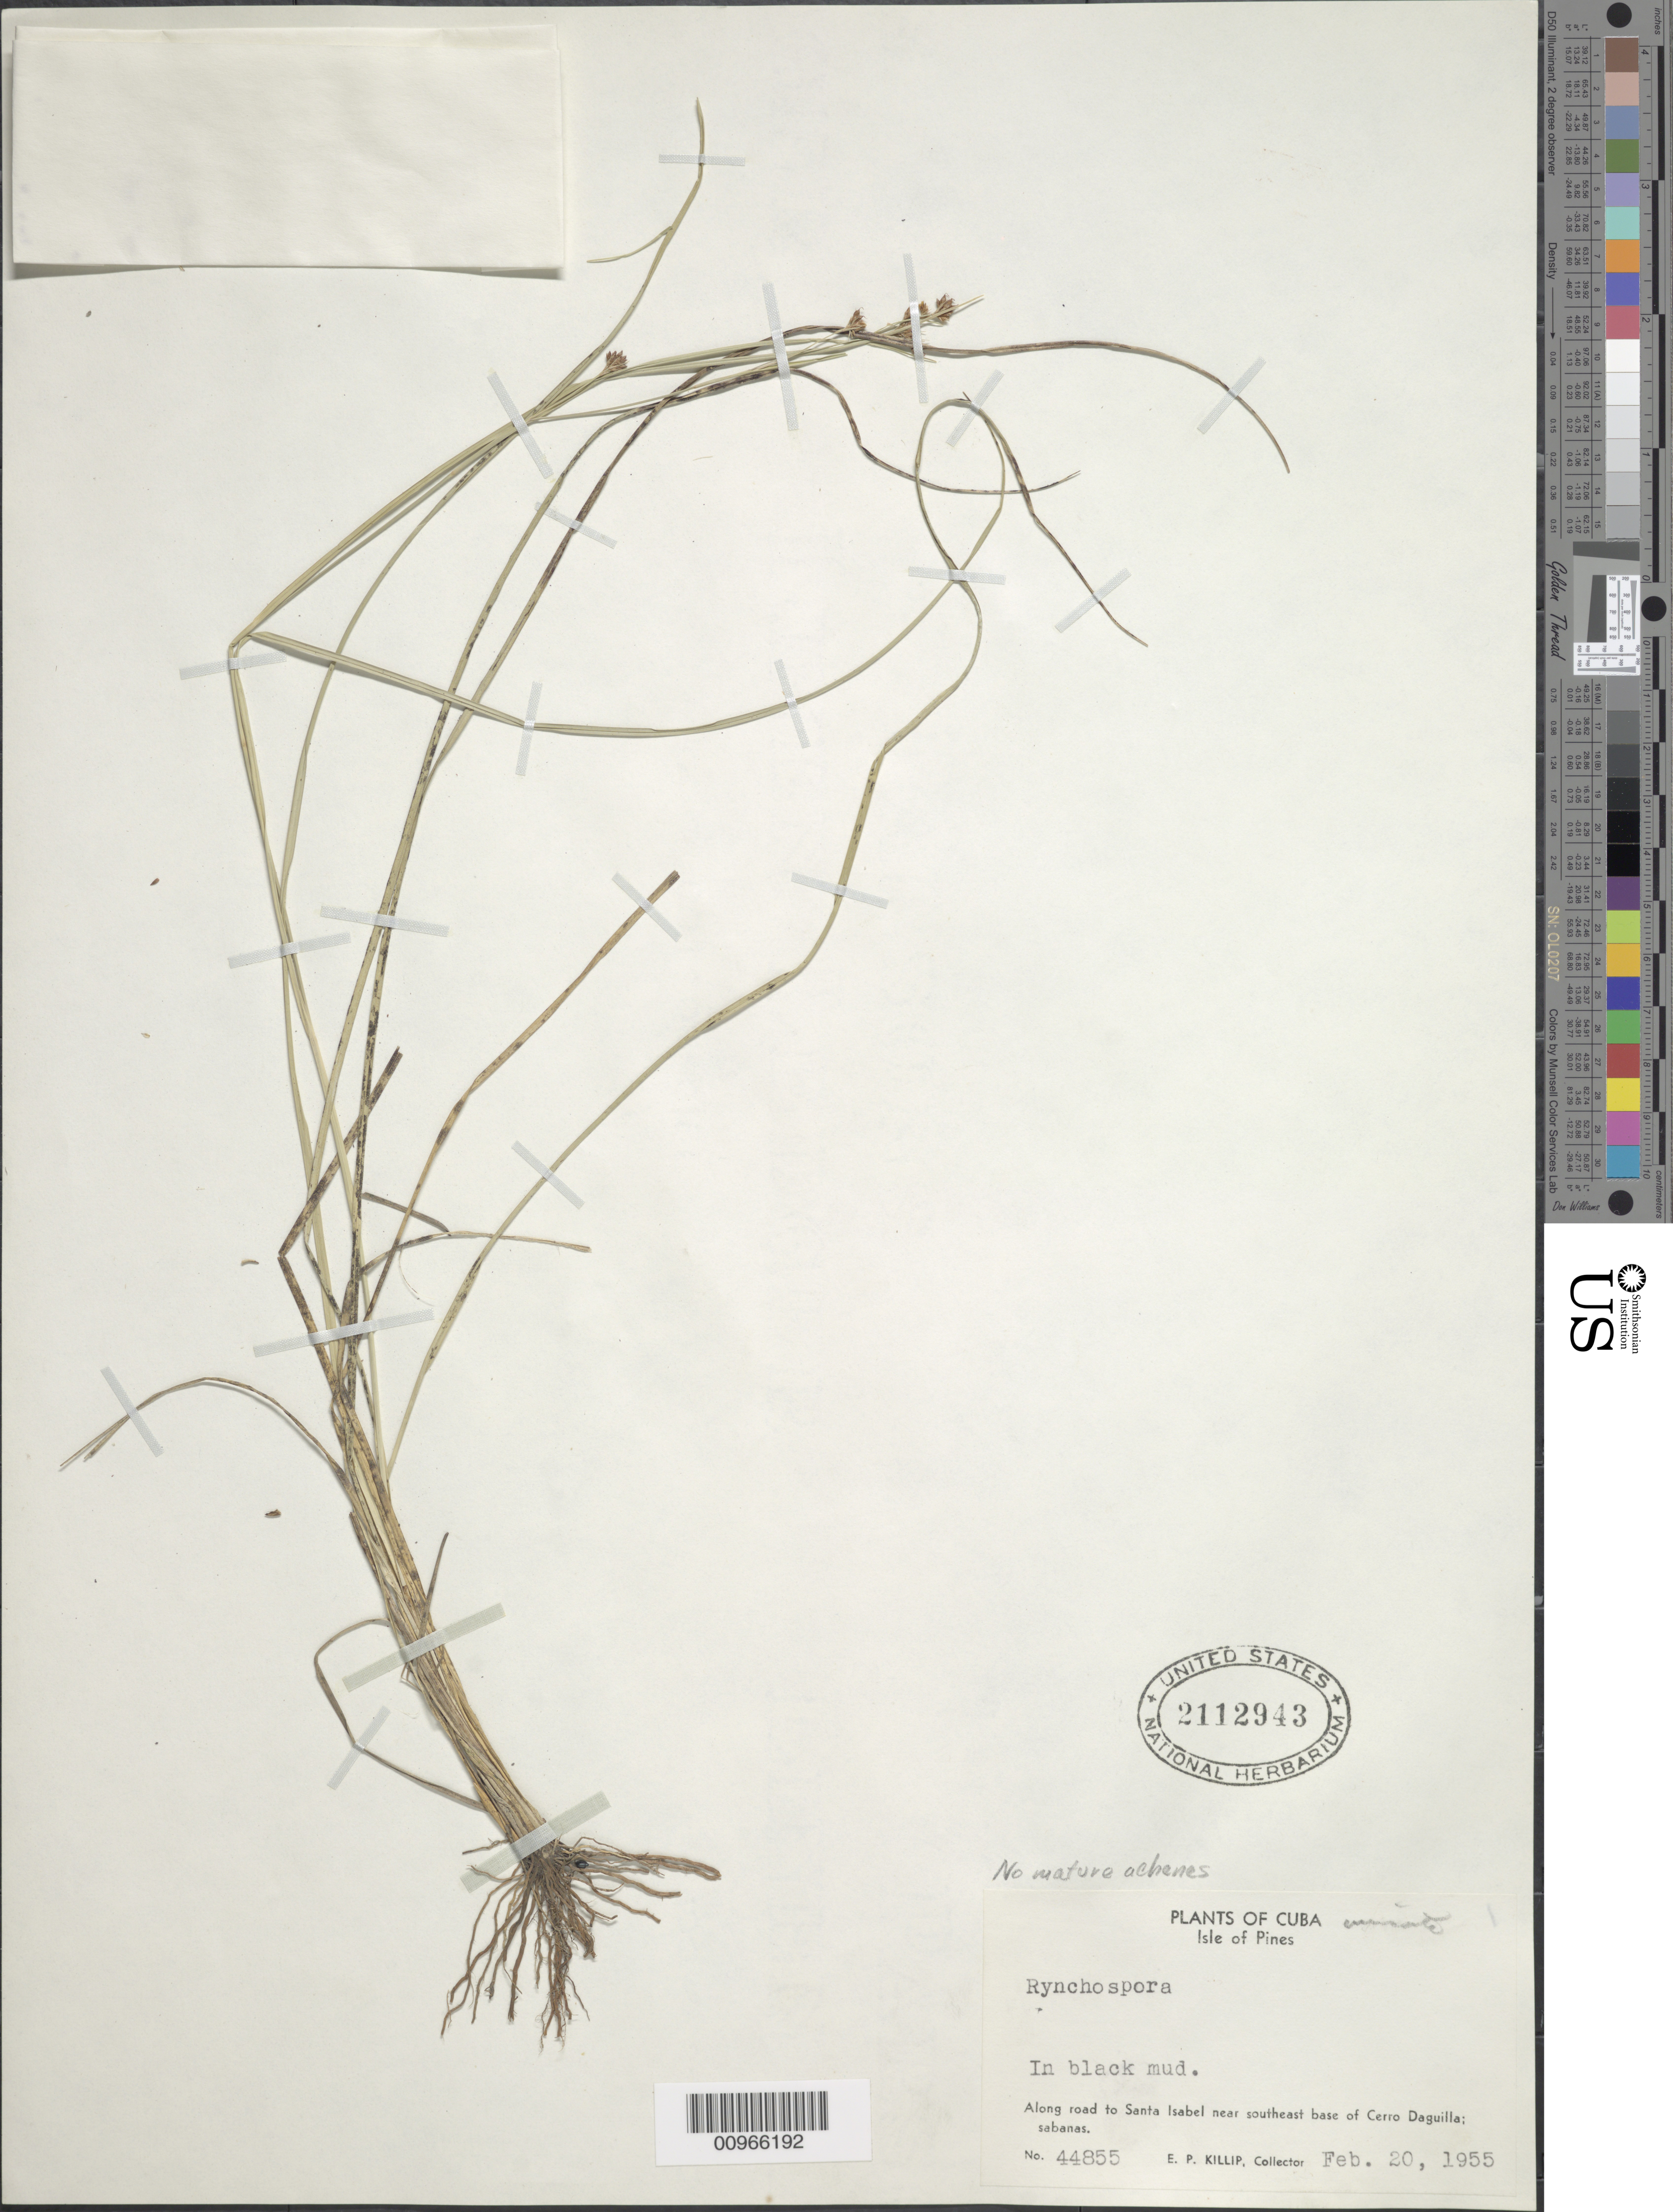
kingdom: Plantae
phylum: Tracheophyta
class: Liliopsida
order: Poales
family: Cyperaceae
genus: Rhynchospora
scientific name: Rhynchospora sp.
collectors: E. P. Killip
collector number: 44855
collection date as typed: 20 Feb 1955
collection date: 1955-02-20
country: Cuba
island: Isla de la Juventud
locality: Isle of Pines, Along road to Santa Isabel near southeast base of Cerro Daguilla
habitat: In black mud, sabanas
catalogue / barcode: US 2112943